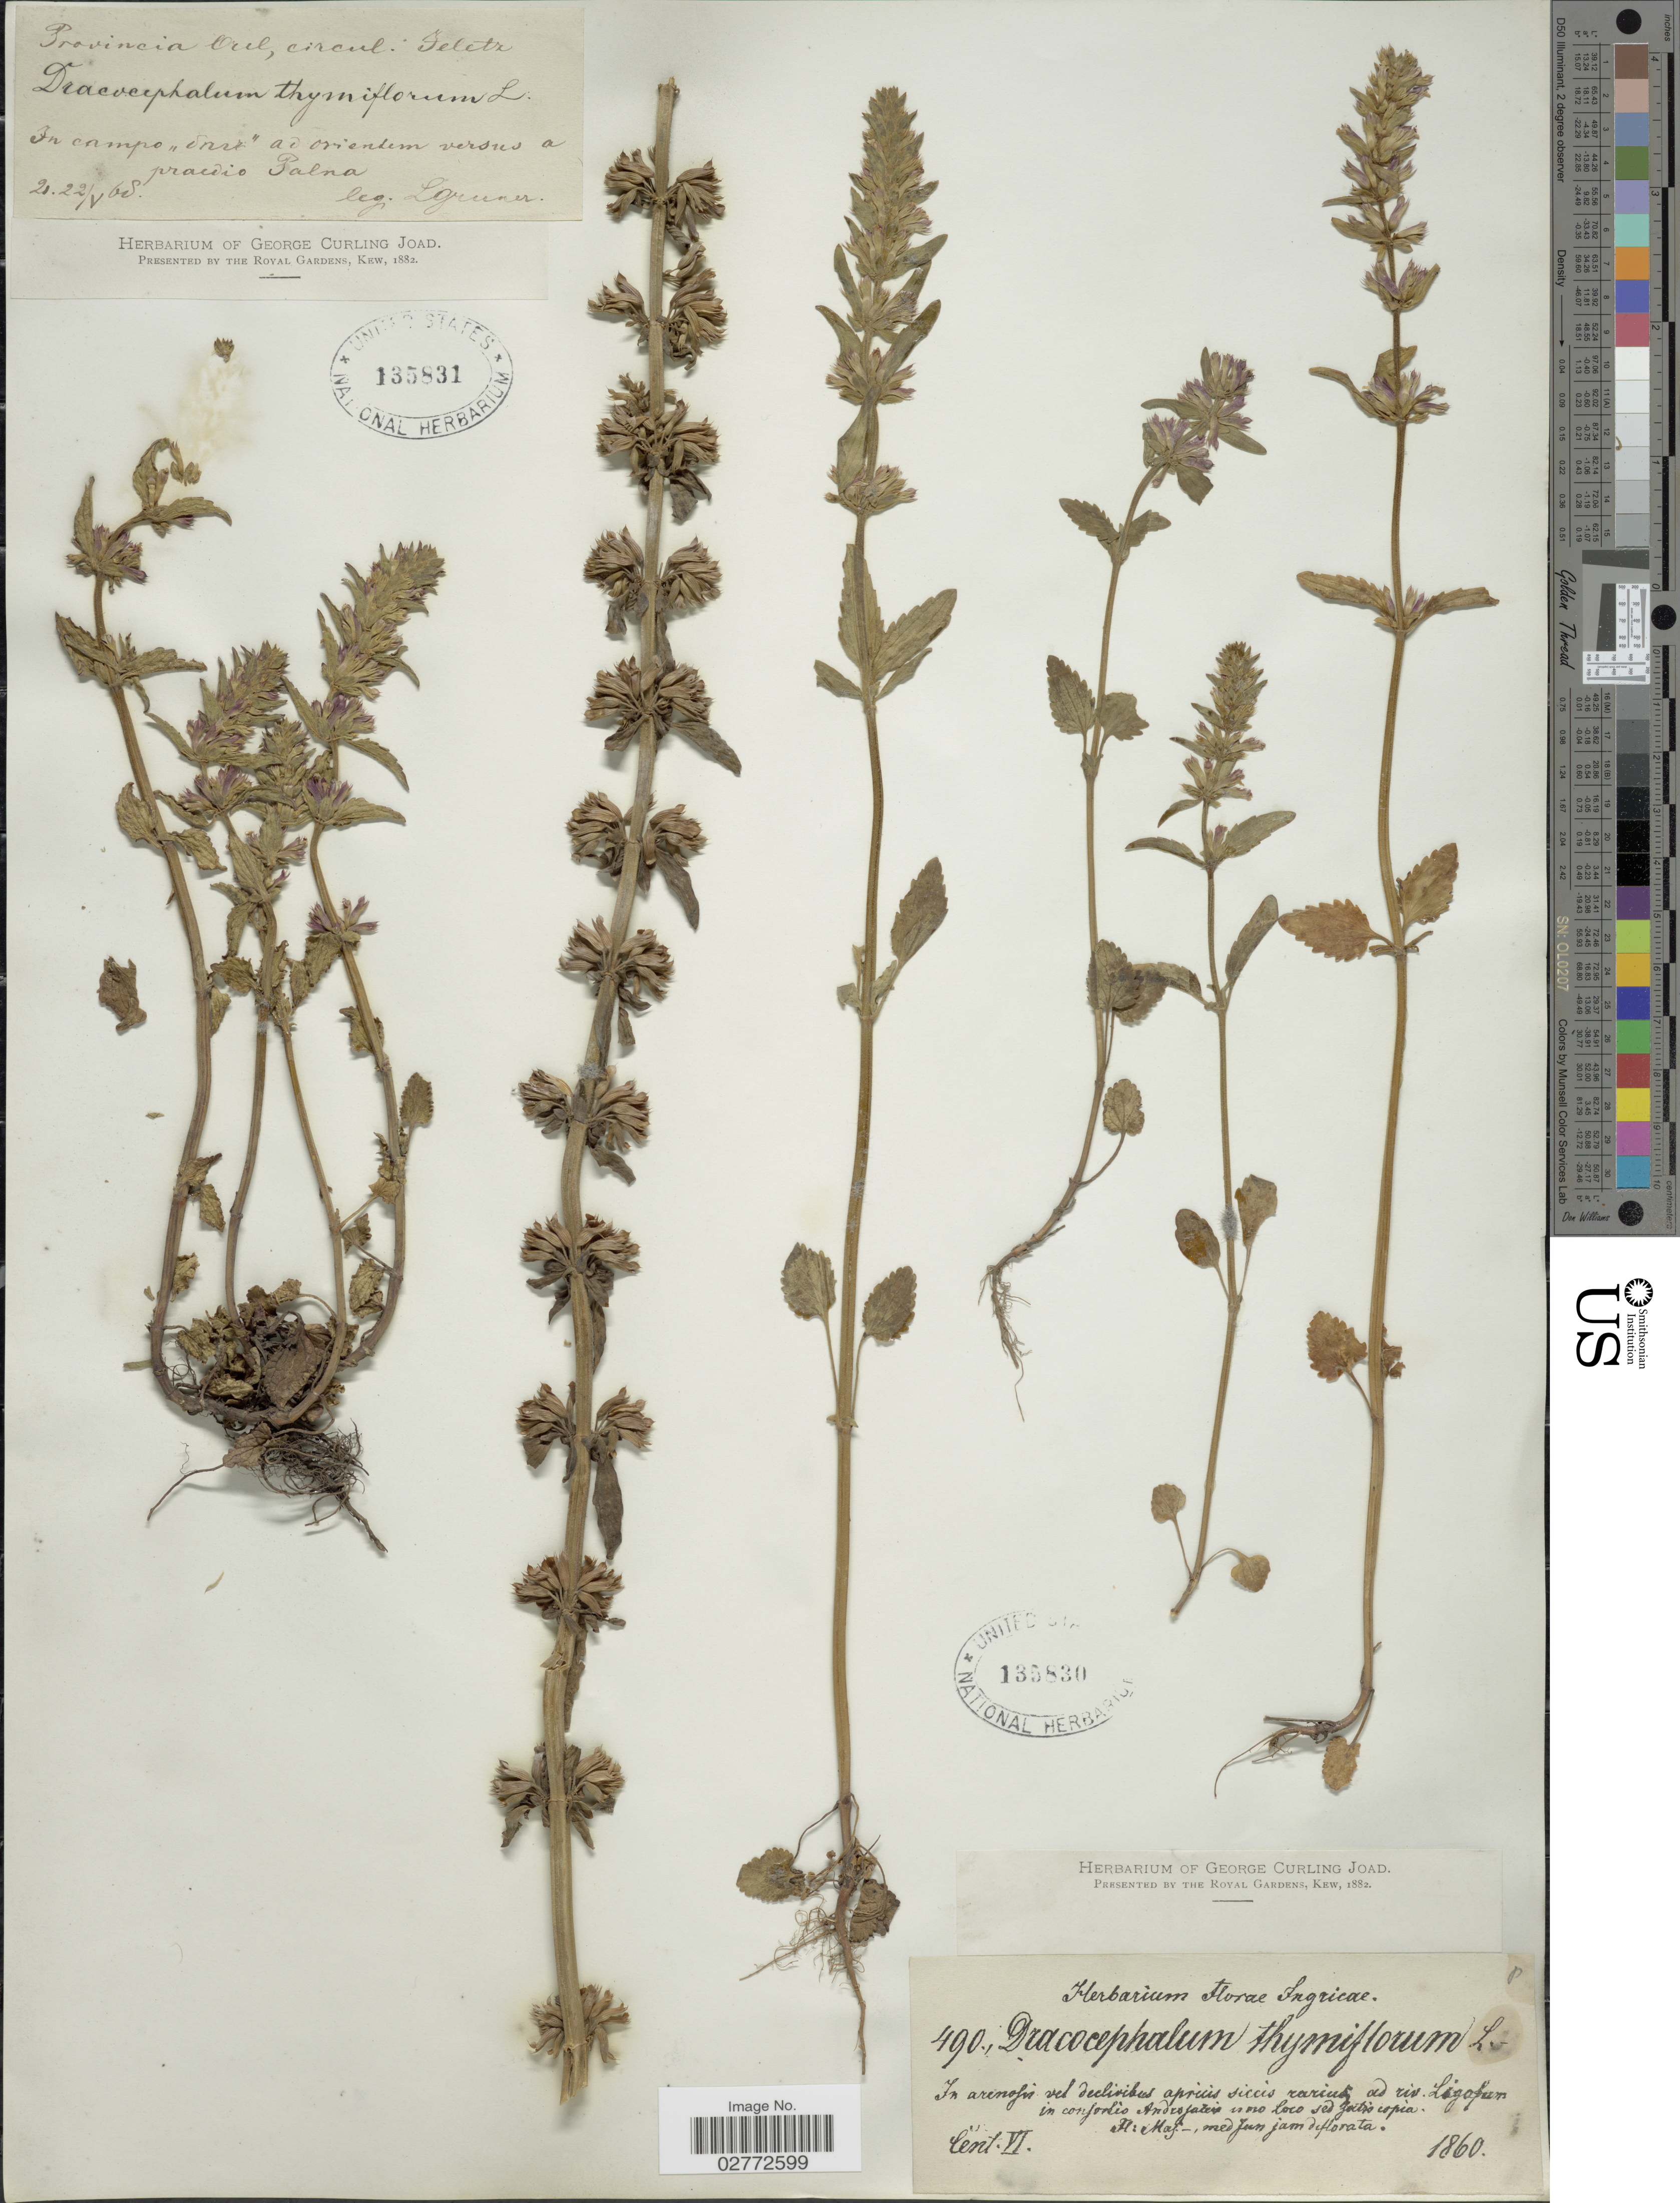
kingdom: Plantae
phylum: Tracheophyta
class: Magnoliopsida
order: Lamiales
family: Lamiaceae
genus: Dracocephalum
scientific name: Dracocephalum thymiflorum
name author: L.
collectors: L. F. Gruner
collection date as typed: Transcribed d/m/y: 21/5/68 to 22/5/68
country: Russian Federation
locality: Provincia Orel, circul: Yeletz. In campo "dmz" ad orientem versus a praedio Palna.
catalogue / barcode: US 135831-2